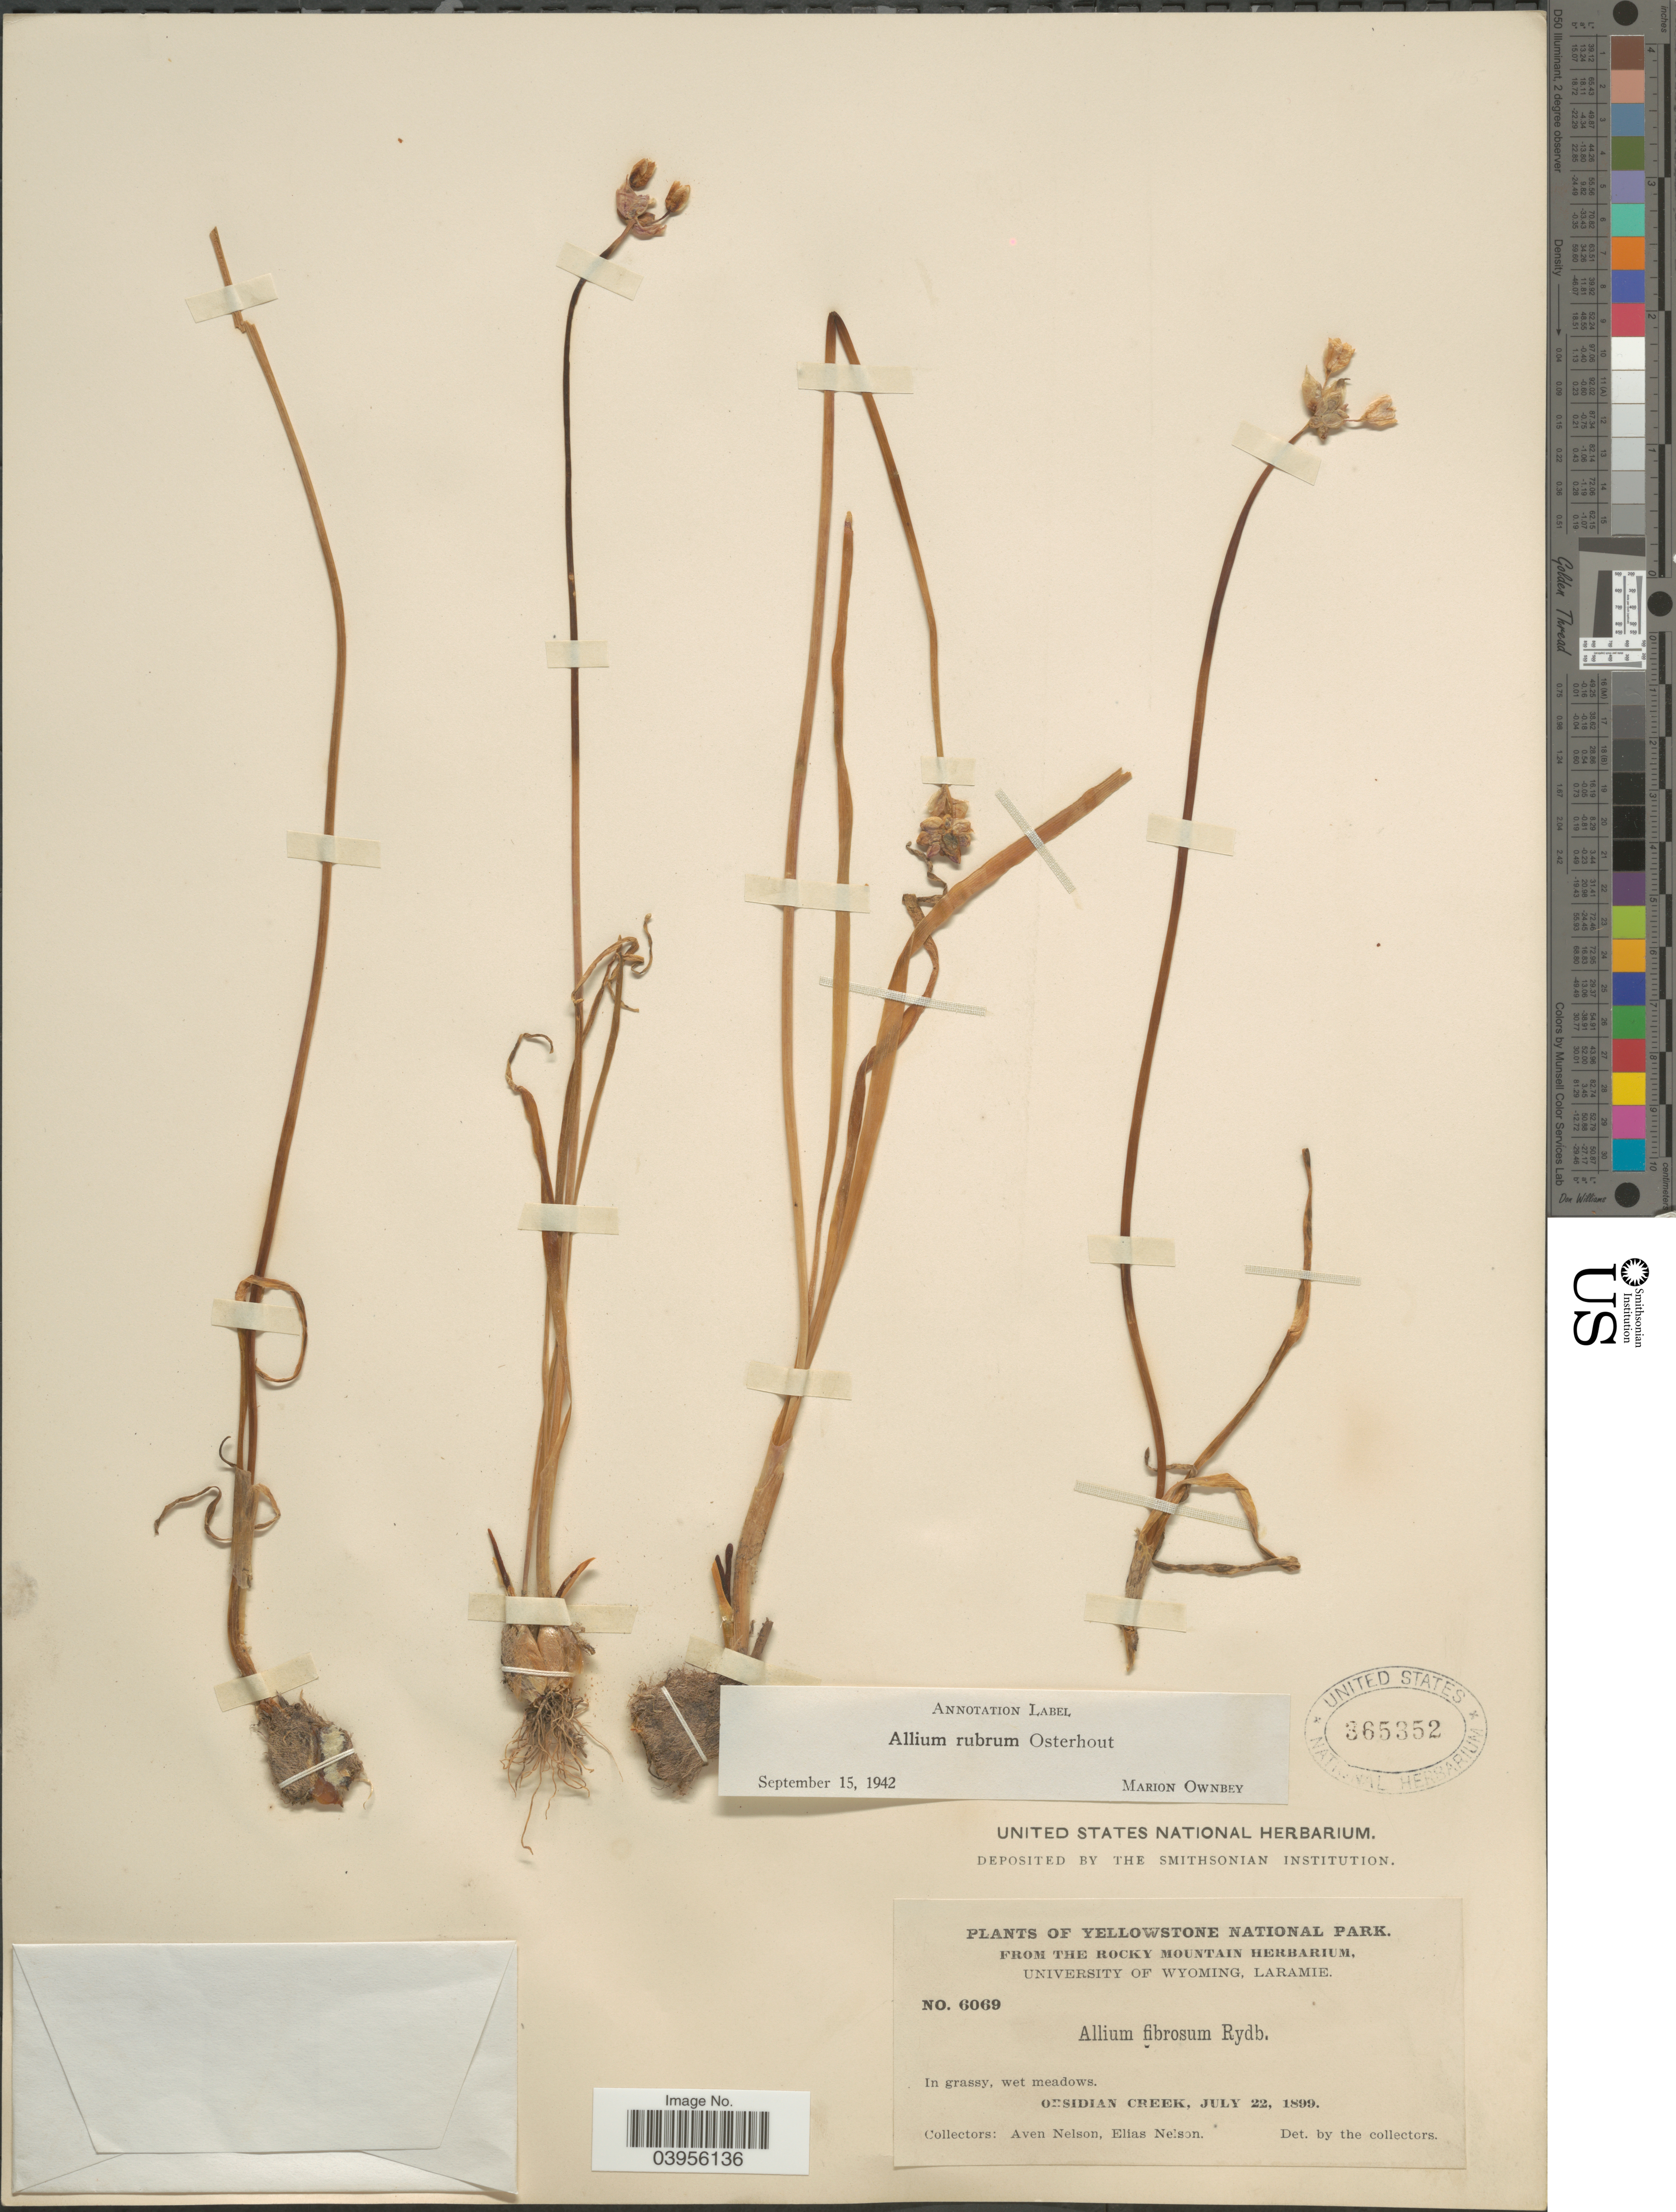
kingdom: Plantae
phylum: Tracheophyta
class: Liliopsida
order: Asparagales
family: Amaryllidaceae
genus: Allium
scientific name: Allium geyeri var. tenerum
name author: M.E. Jones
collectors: A. Nelson & E. Nelson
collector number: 6069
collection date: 1899-07-22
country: United States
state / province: Wyoming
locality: Obsidian Creek.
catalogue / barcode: US 365352